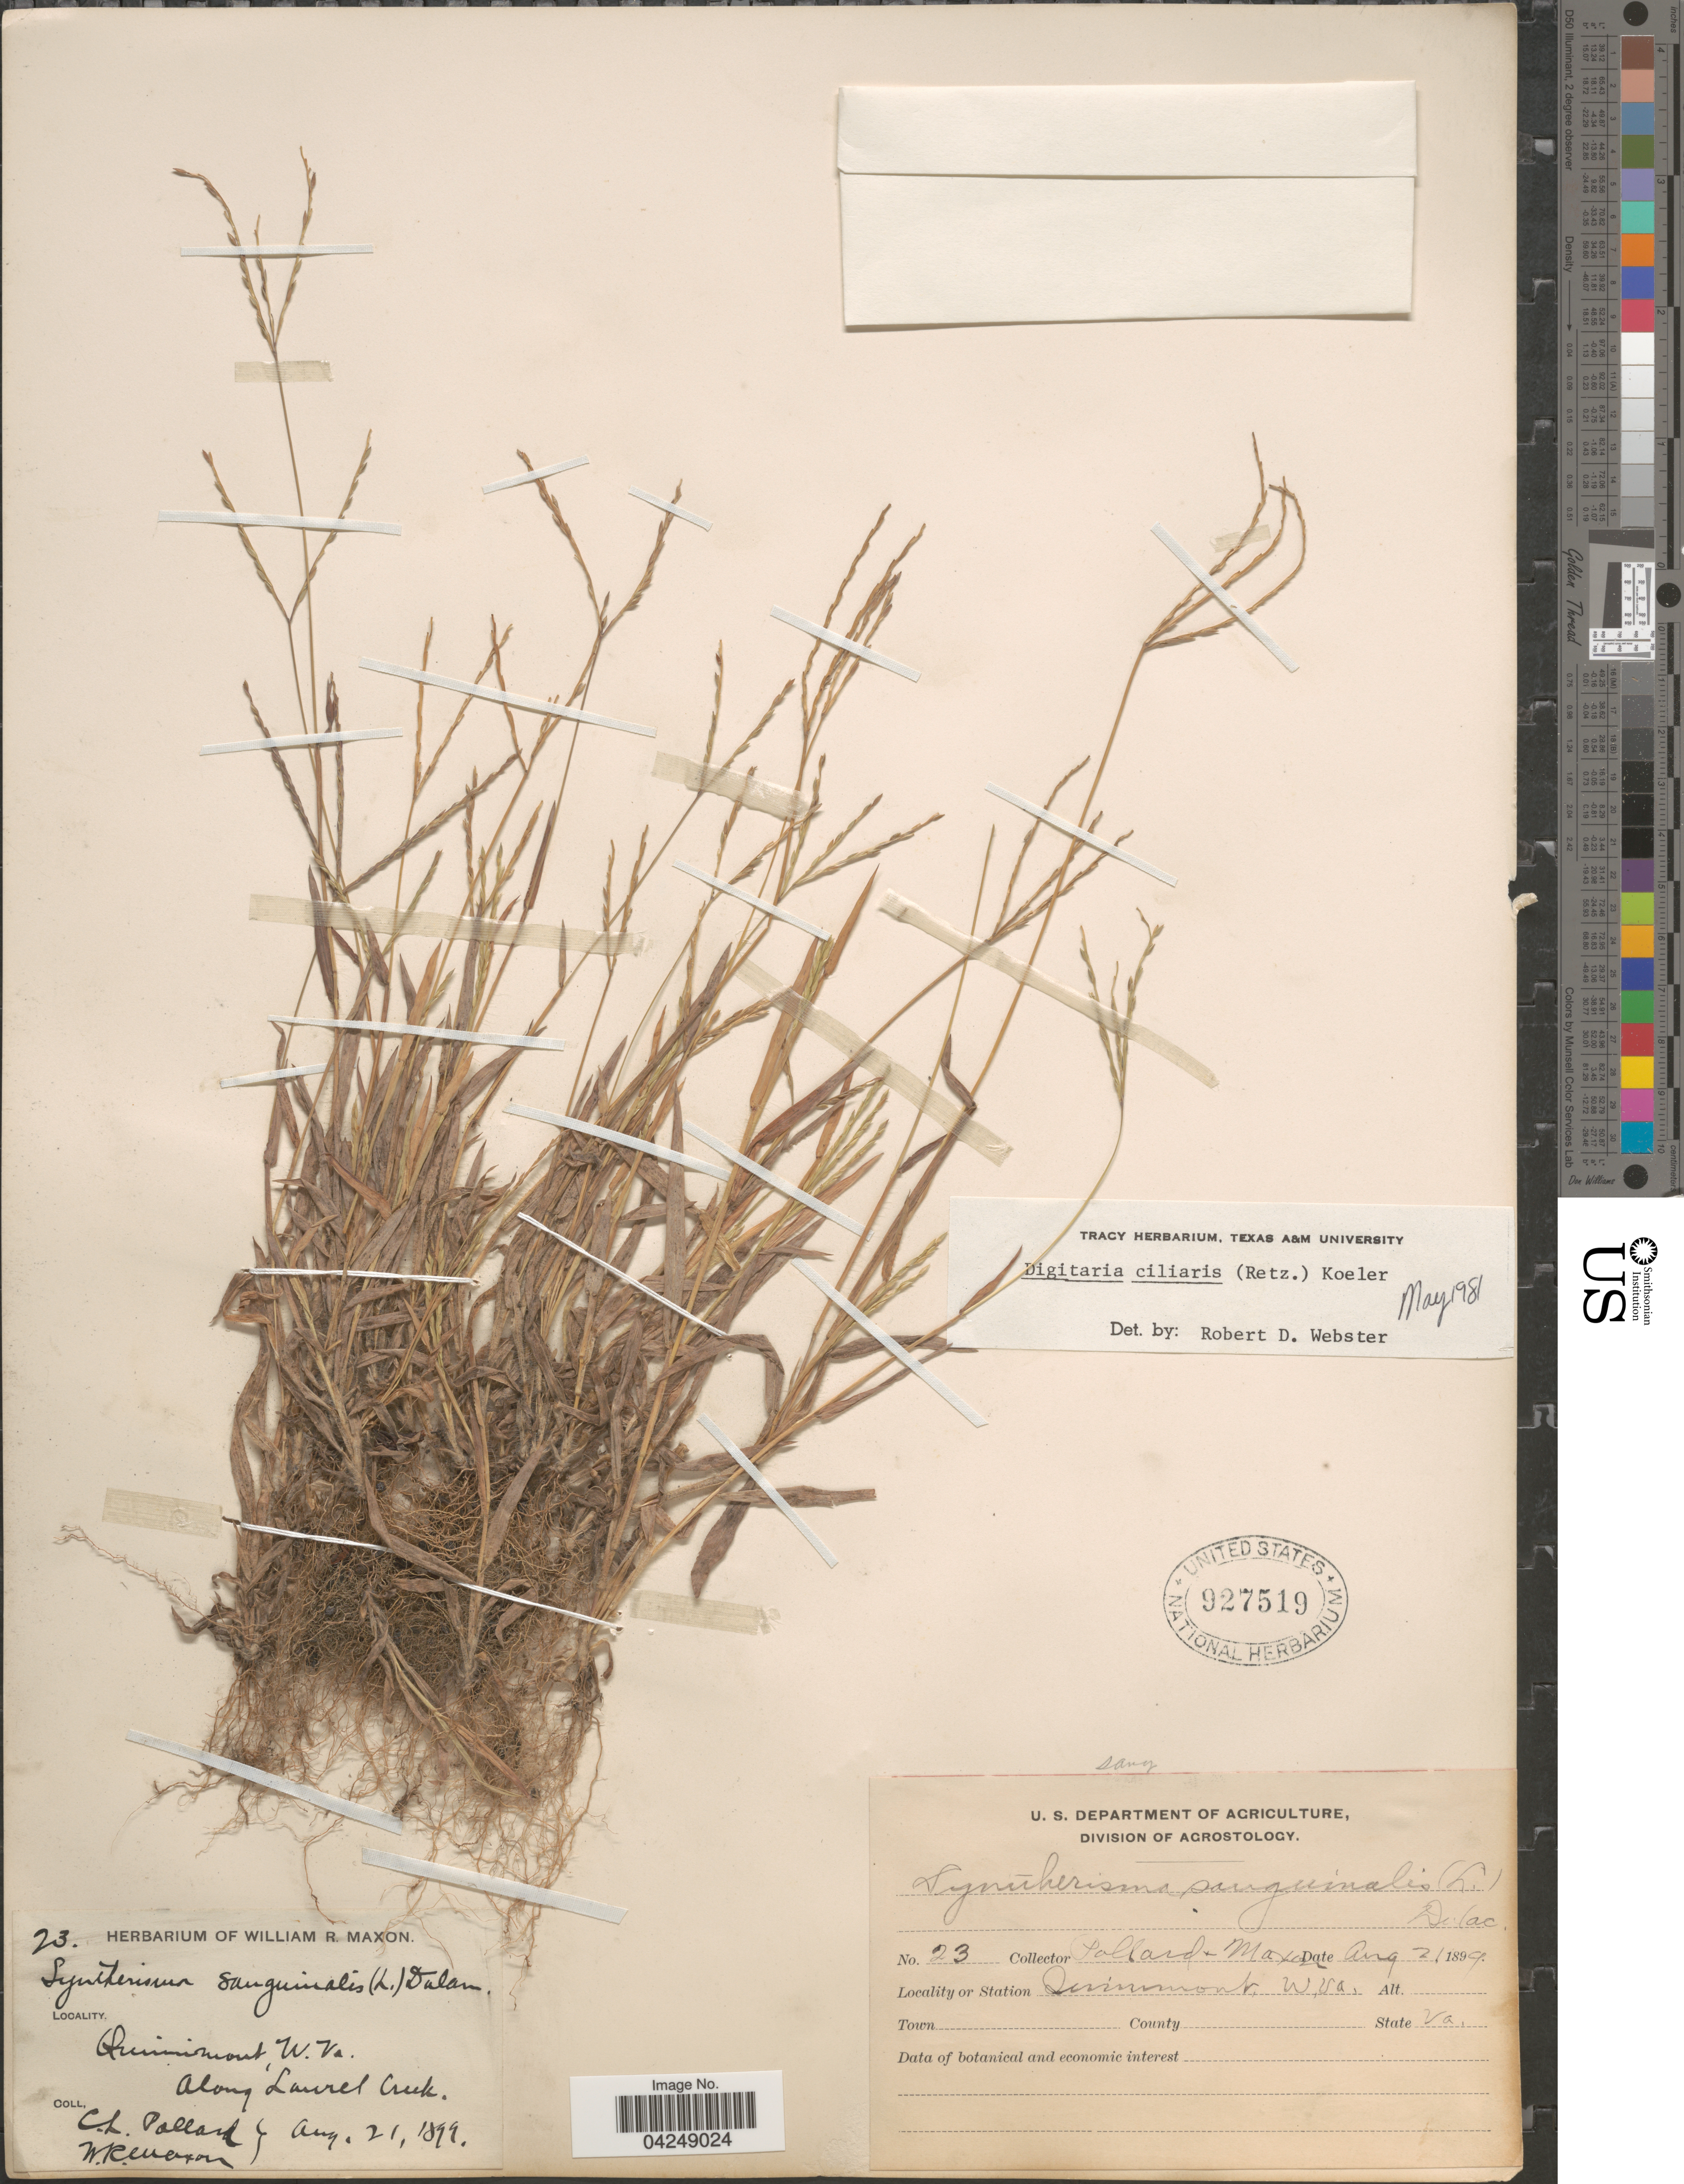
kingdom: Plantae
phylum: Tracheophyta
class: Liliopsida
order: Poales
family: Poaceae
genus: Digitaria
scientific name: Digitaria ciliaris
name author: (Retz.) Koeler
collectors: -- Pollard & W. R. Maxon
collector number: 23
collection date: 1899-08-21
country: United States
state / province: West Virginia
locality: Quinnimont. Along Laurel Creek.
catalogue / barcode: US 927519